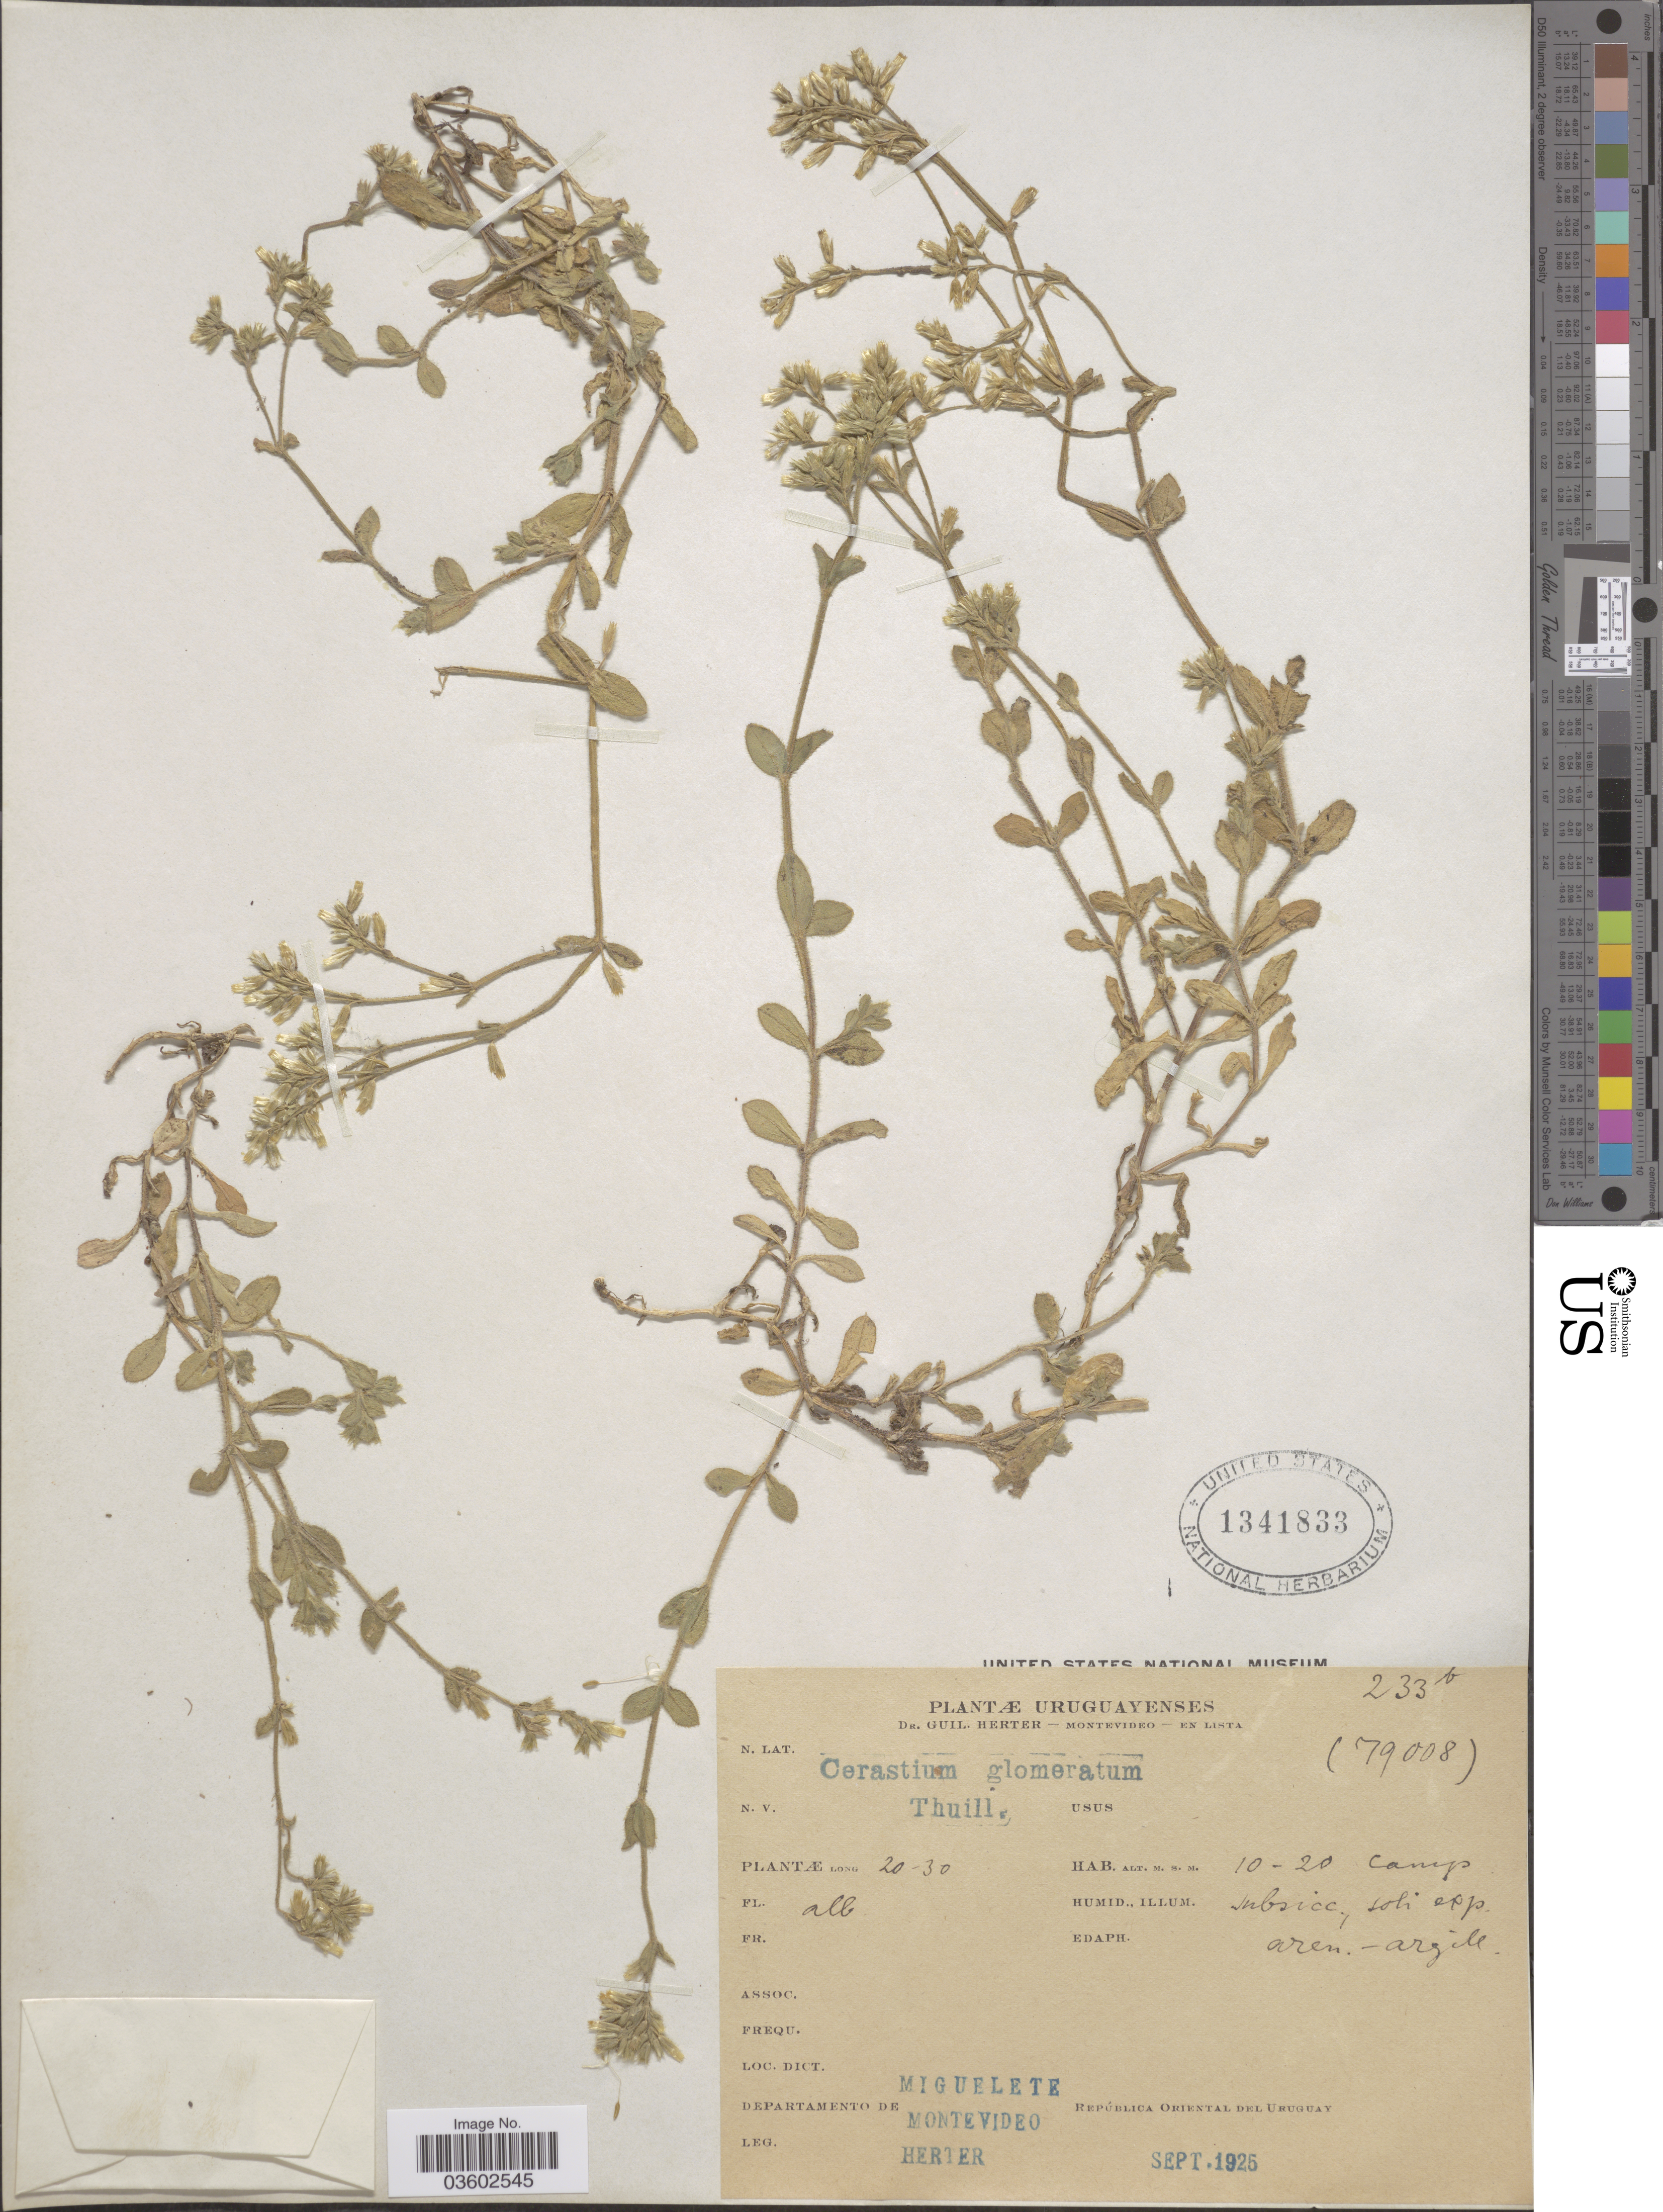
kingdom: Plantae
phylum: Tracheophyta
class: Magnoliopsida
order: Caryophyllales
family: Caryophyllaceae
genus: Cerastium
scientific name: Cerastium glomeratum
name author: Thuill.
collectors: Herter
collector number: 233b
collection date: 1925-09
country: Uruguay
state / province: Montevideo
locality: Miguelete, Departamento de Montevideo.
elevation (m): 10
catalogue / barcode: US 1341833